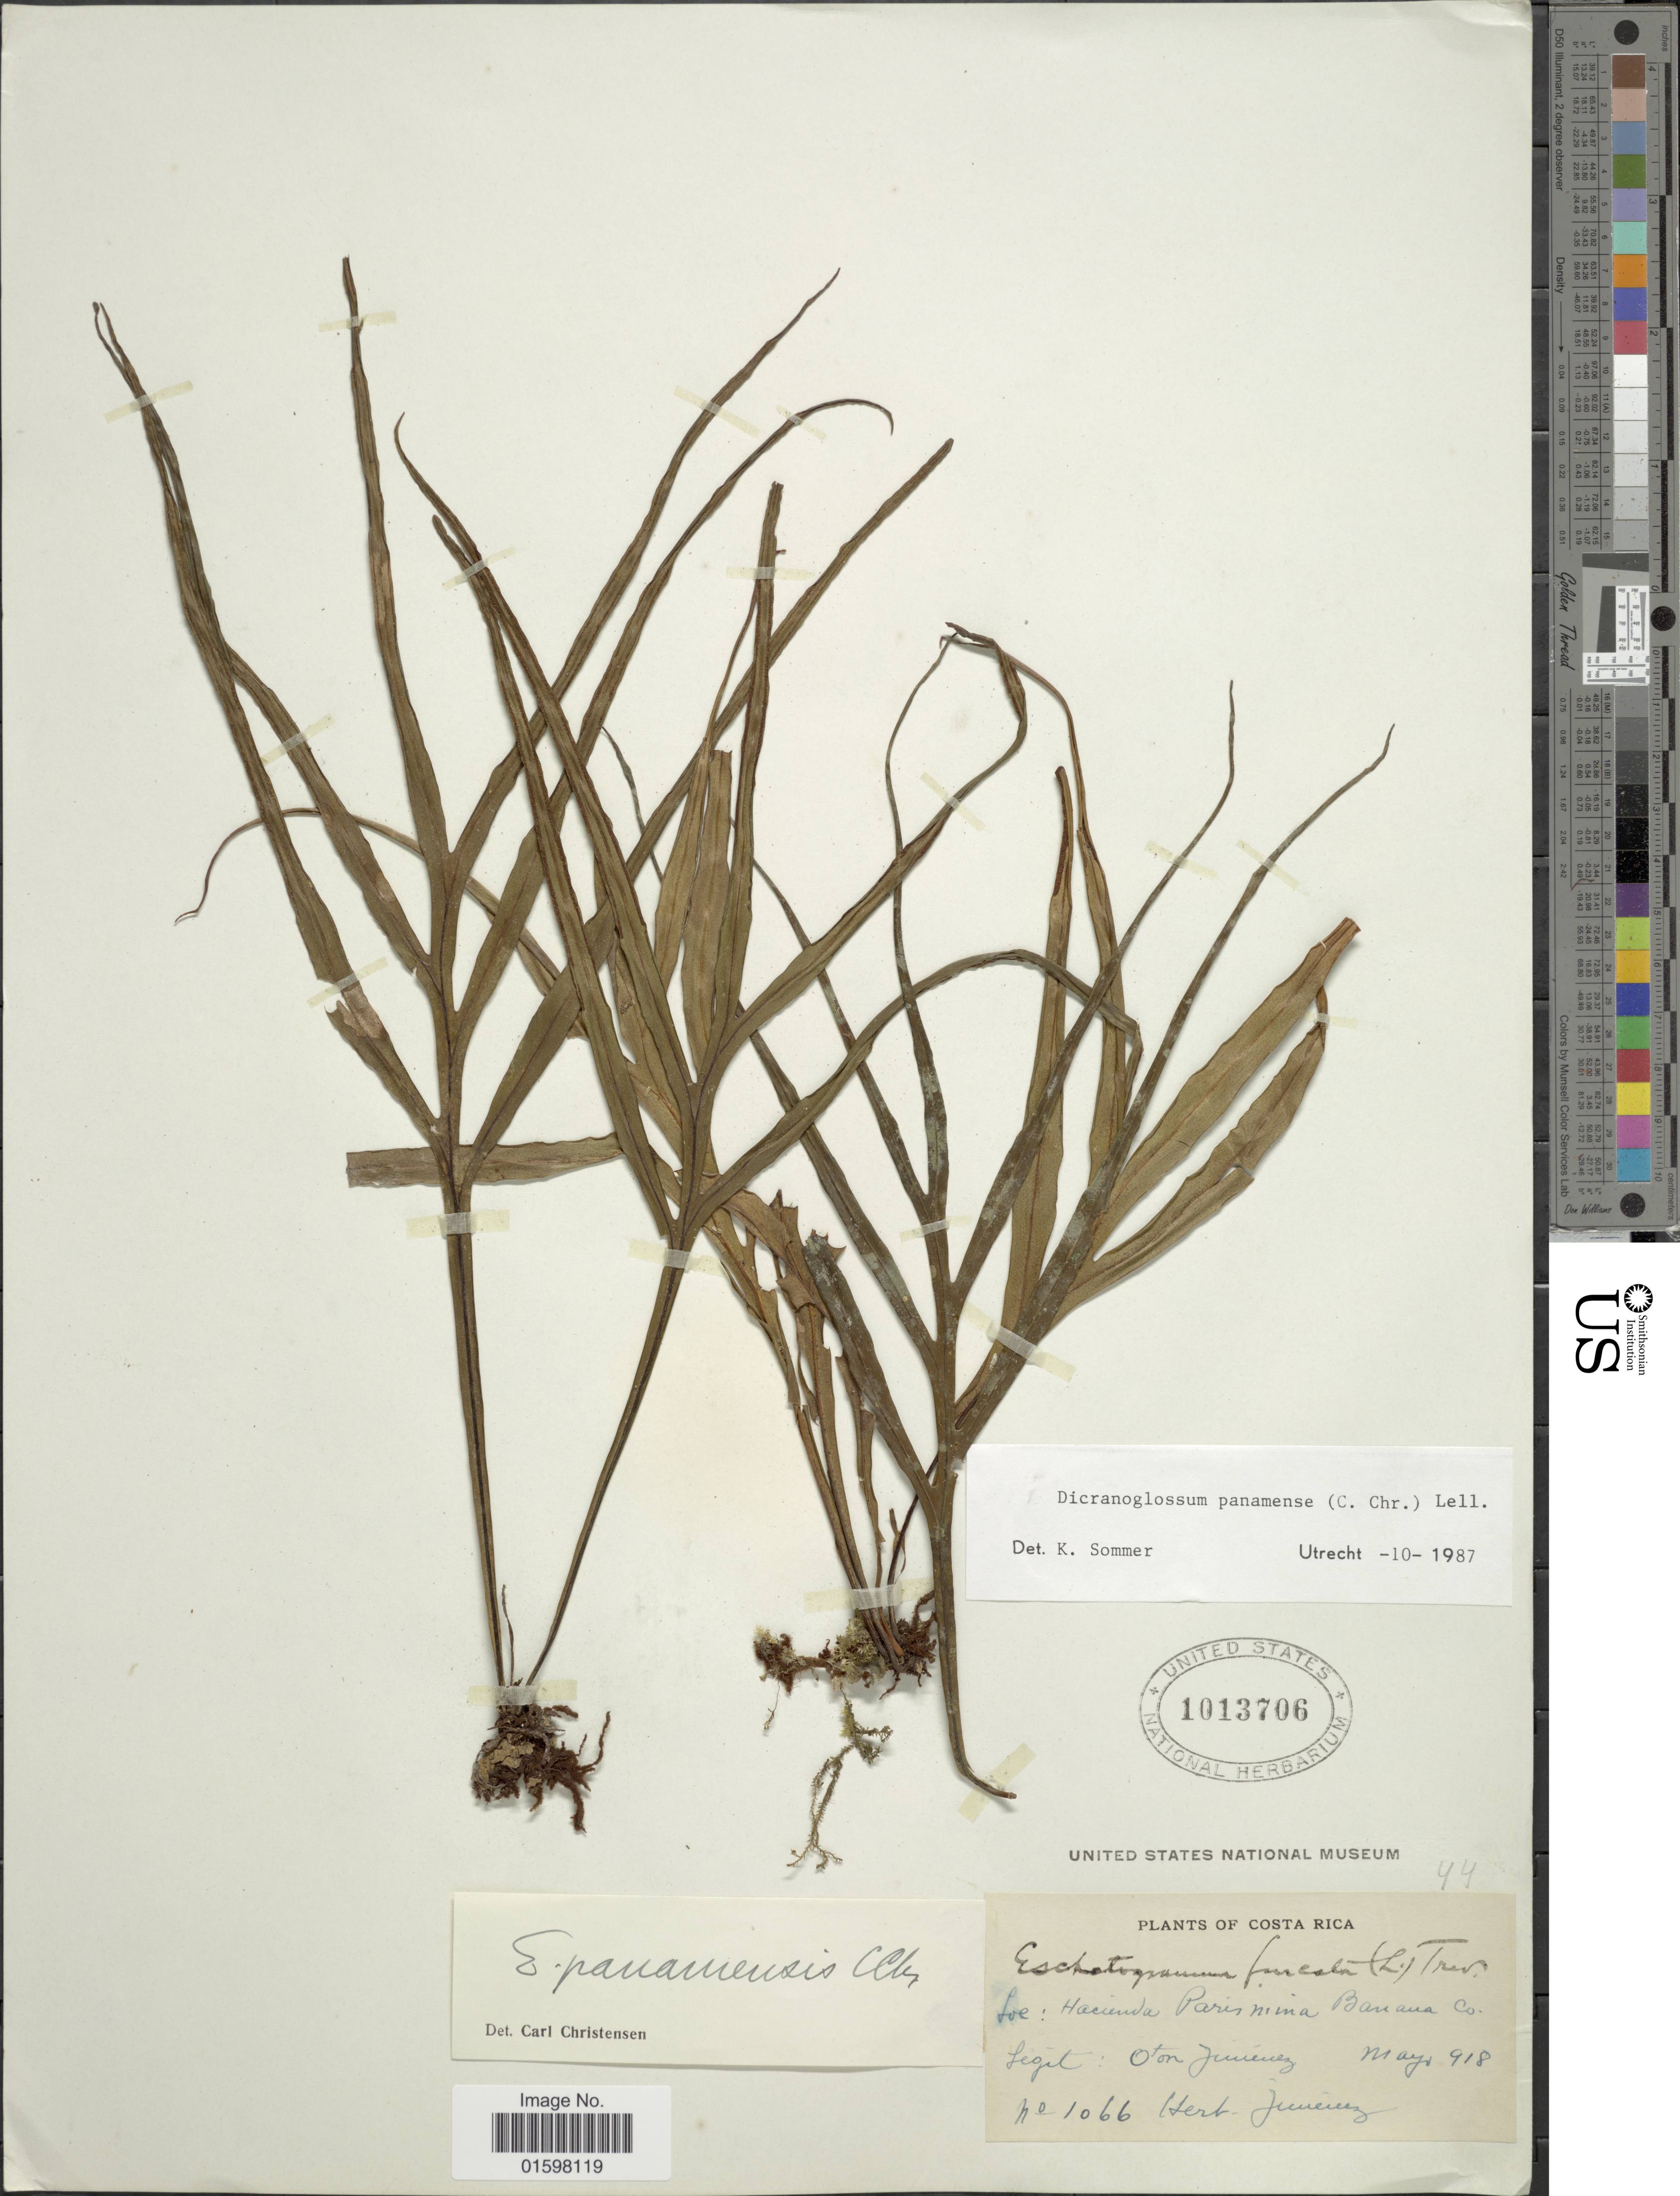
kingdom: Plantae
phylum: Tracheophyta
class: Polypodiopsida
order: Polypodiales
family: Polypodiaceae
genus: Pleopeltis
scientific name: Pleopeltis panamensis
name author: (Weath.) Pic. Serm.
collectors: O. Jimenez L.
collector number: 1066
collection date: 1918-05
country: Costa Rica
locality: Hacienda Parismina, Banana Co.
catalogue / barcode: US 1013706